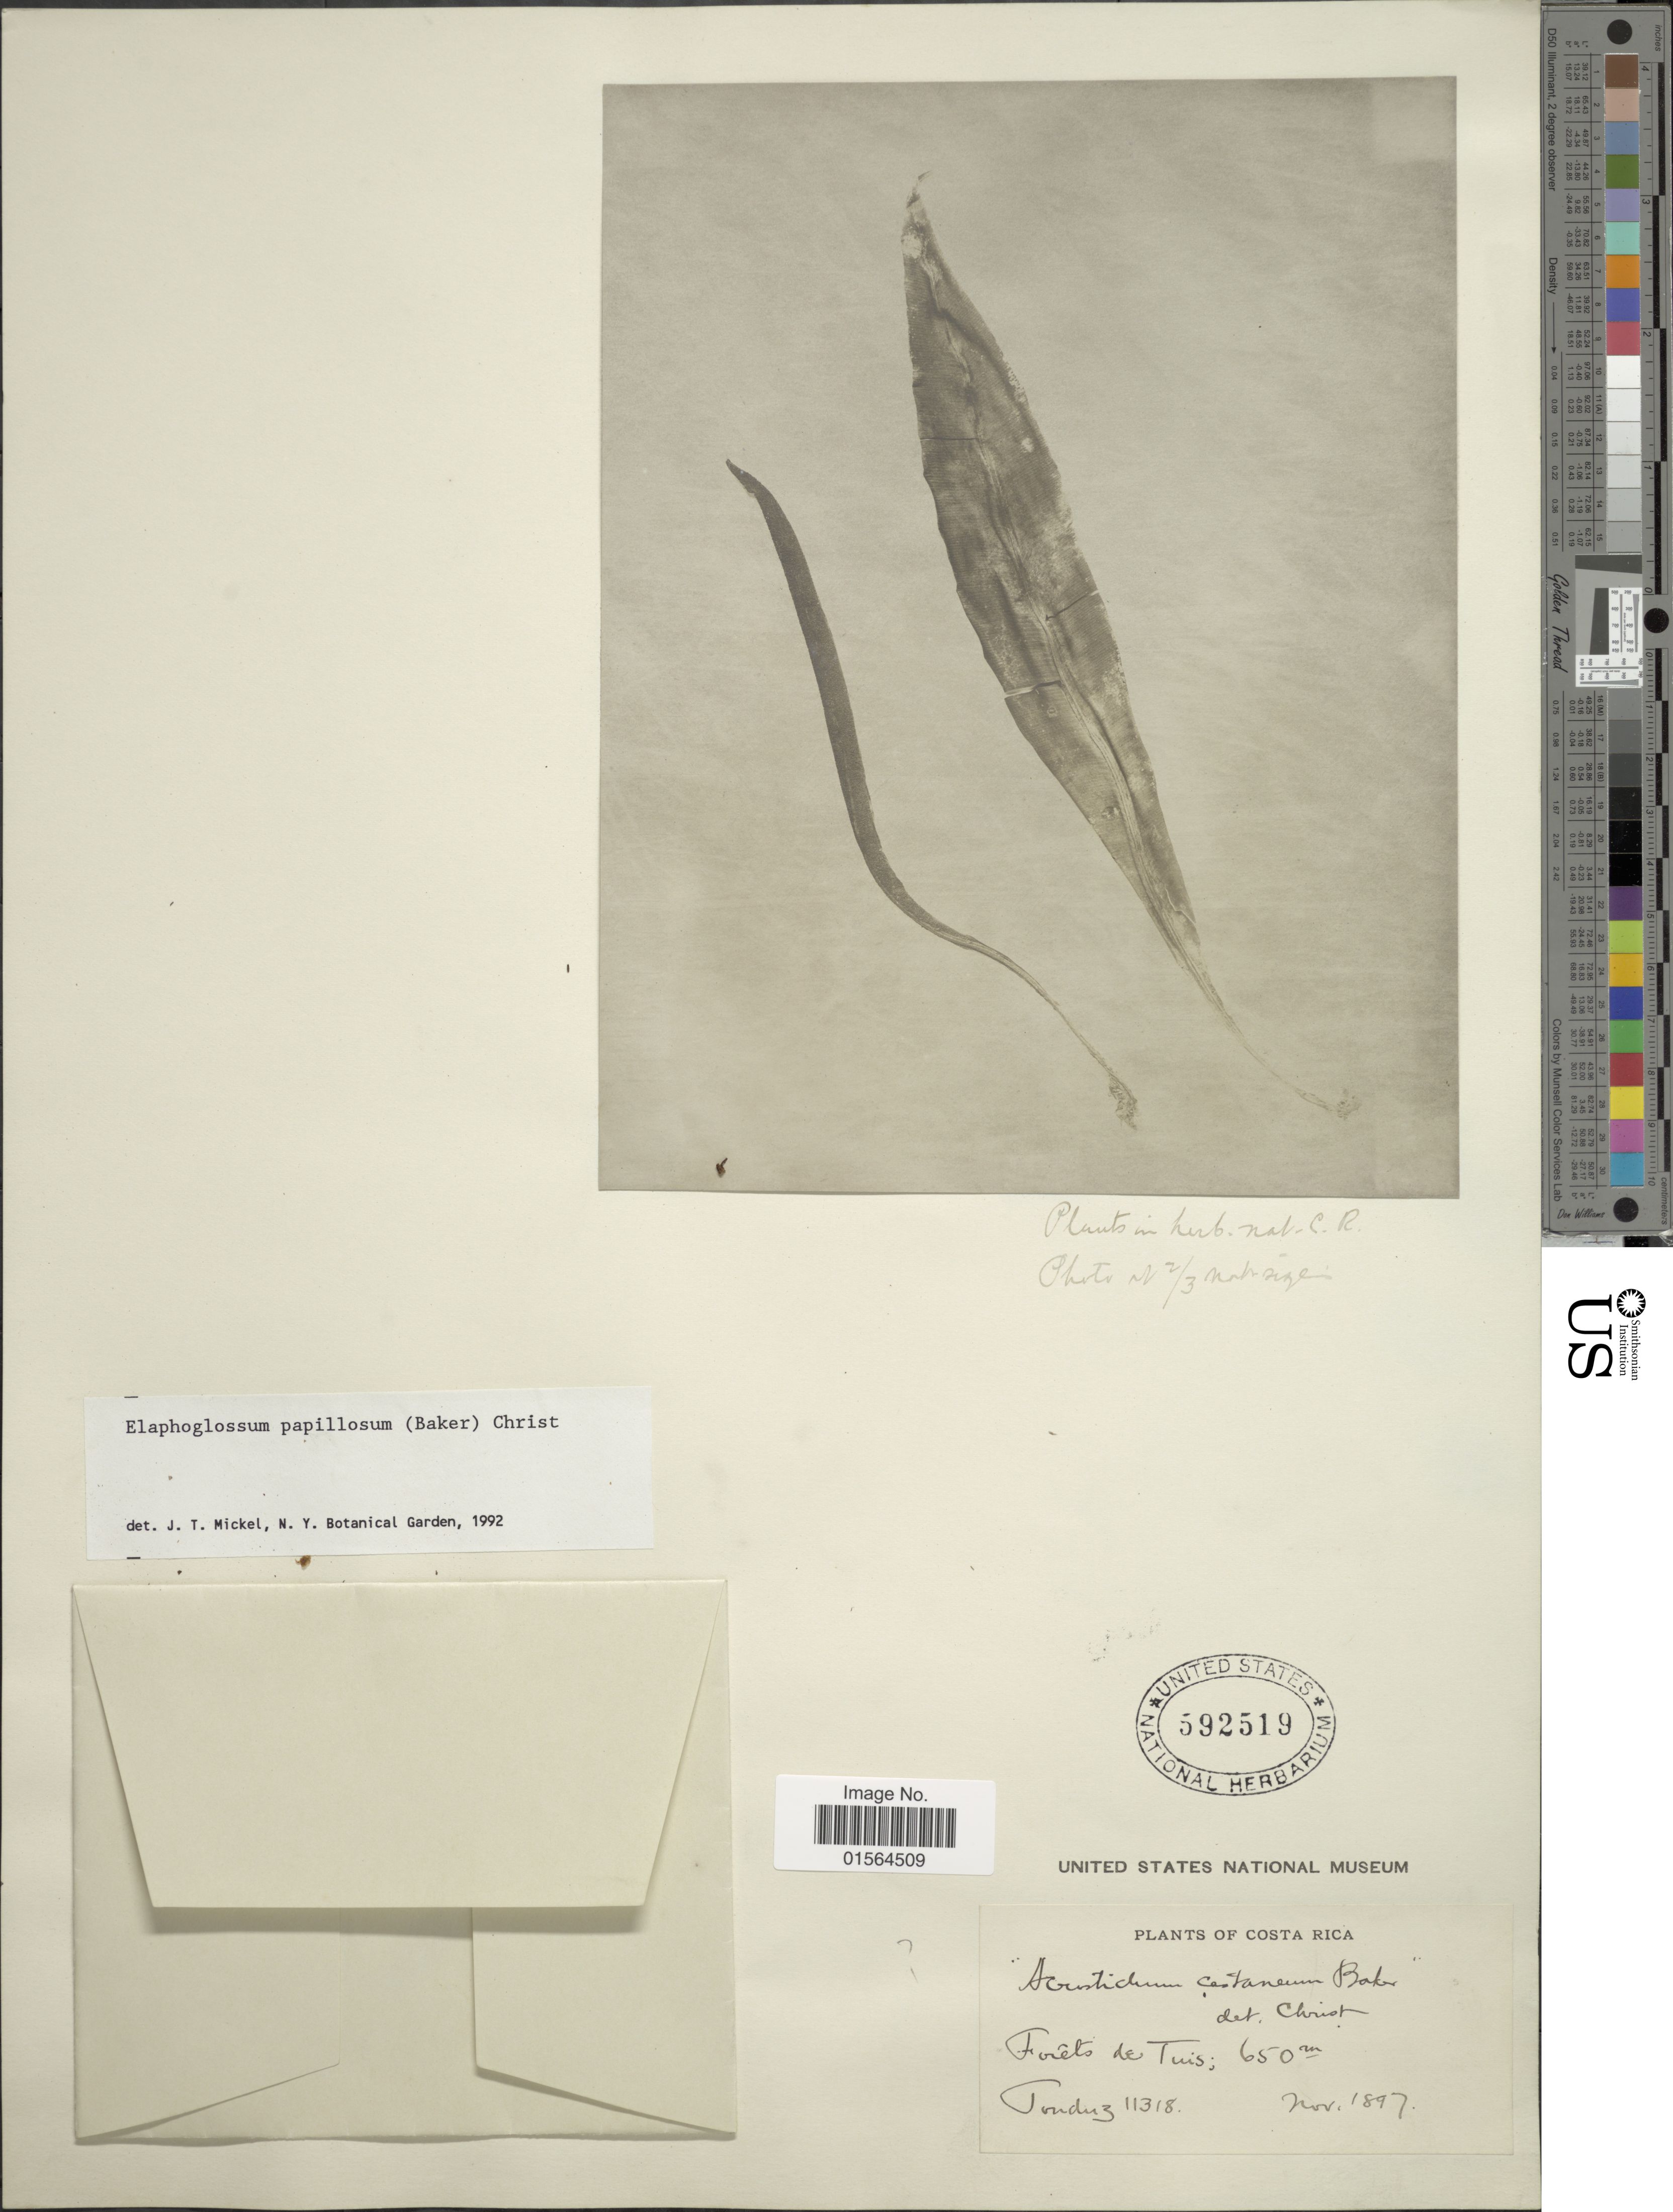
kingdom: Plantae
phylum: Tracheophyta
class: Polypodiopsida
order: Polypodiales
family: Dryopteridaceae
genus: Elaphoglossum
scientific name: Elaphoglossum papillosum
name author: (Baker) Christ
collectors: A. Tonduz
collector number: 11318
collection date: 1897-11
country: Costa Rica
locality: Forets de Tuis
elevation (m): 650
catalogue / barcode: US 592519